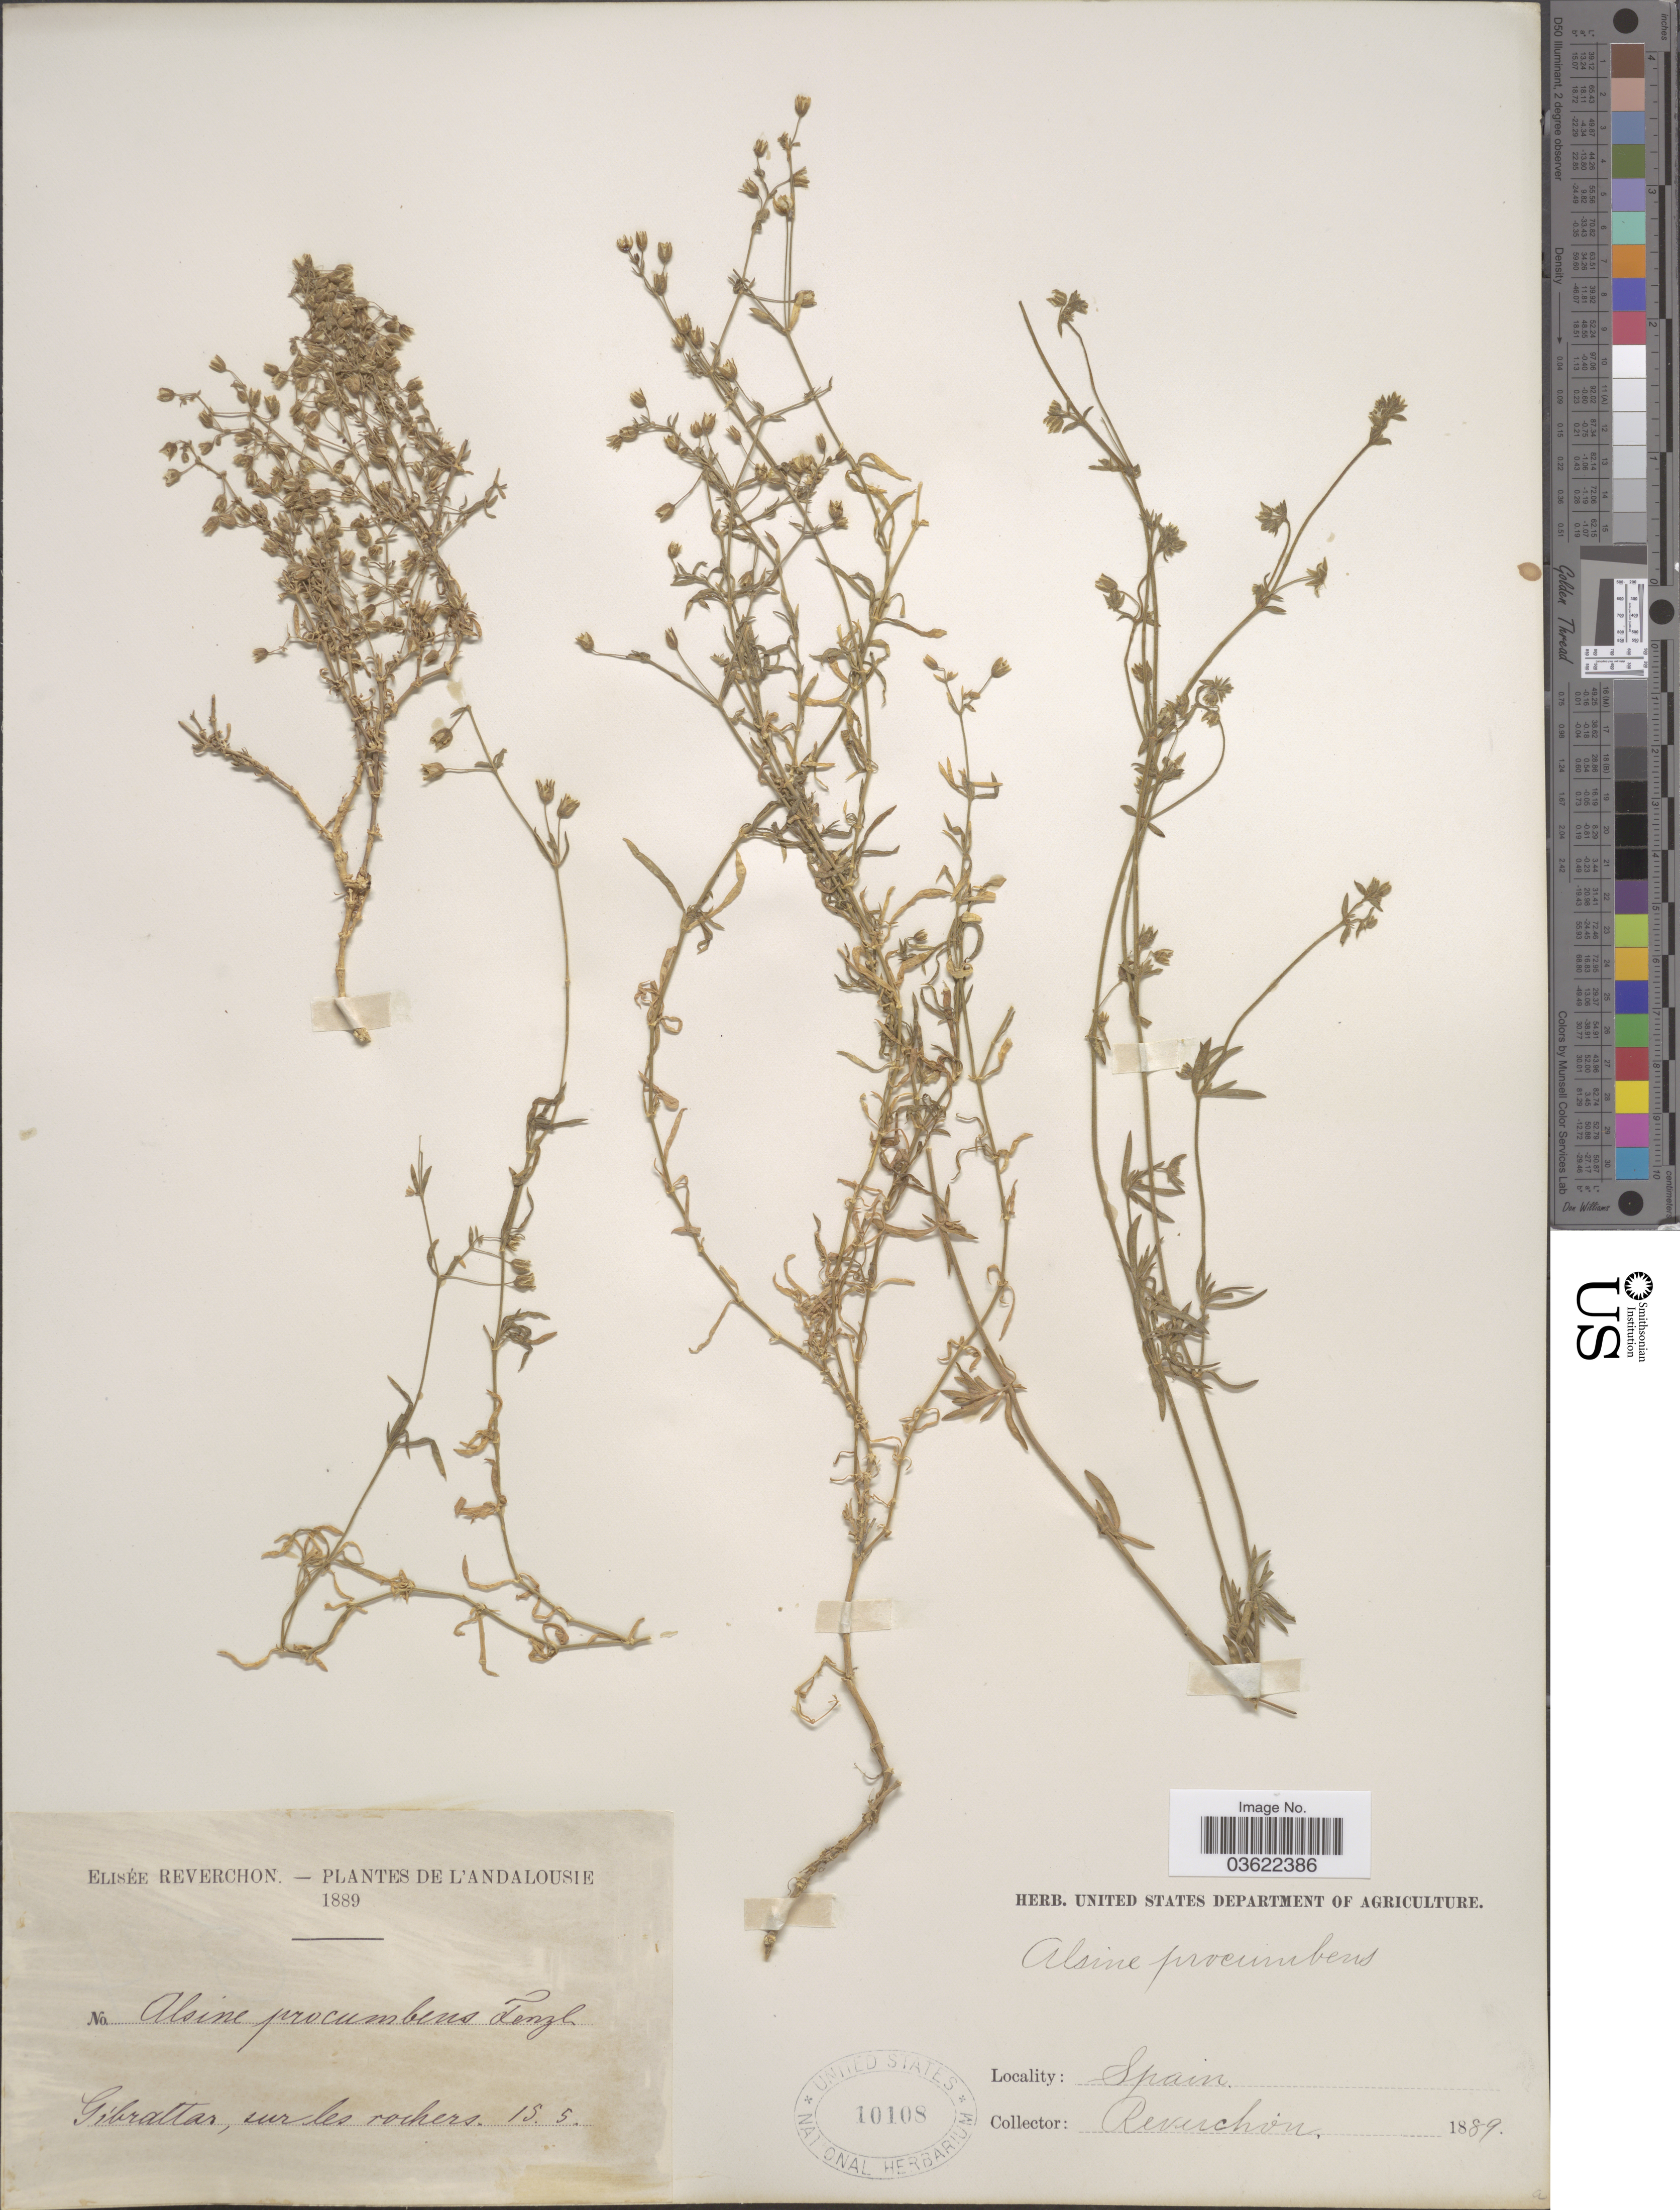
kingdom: Plantae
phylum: Tracheophyta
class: Magnoliopsida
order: Caryophyllales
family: Caryophyllaceae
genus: Arenaria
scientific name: Arenaria procumbens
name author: Vahl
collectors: E. Reverchon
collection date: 1889-05-15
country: Spain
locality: L'Andalousie. Gibraltar, sur les rochers.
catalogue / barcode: US 10108